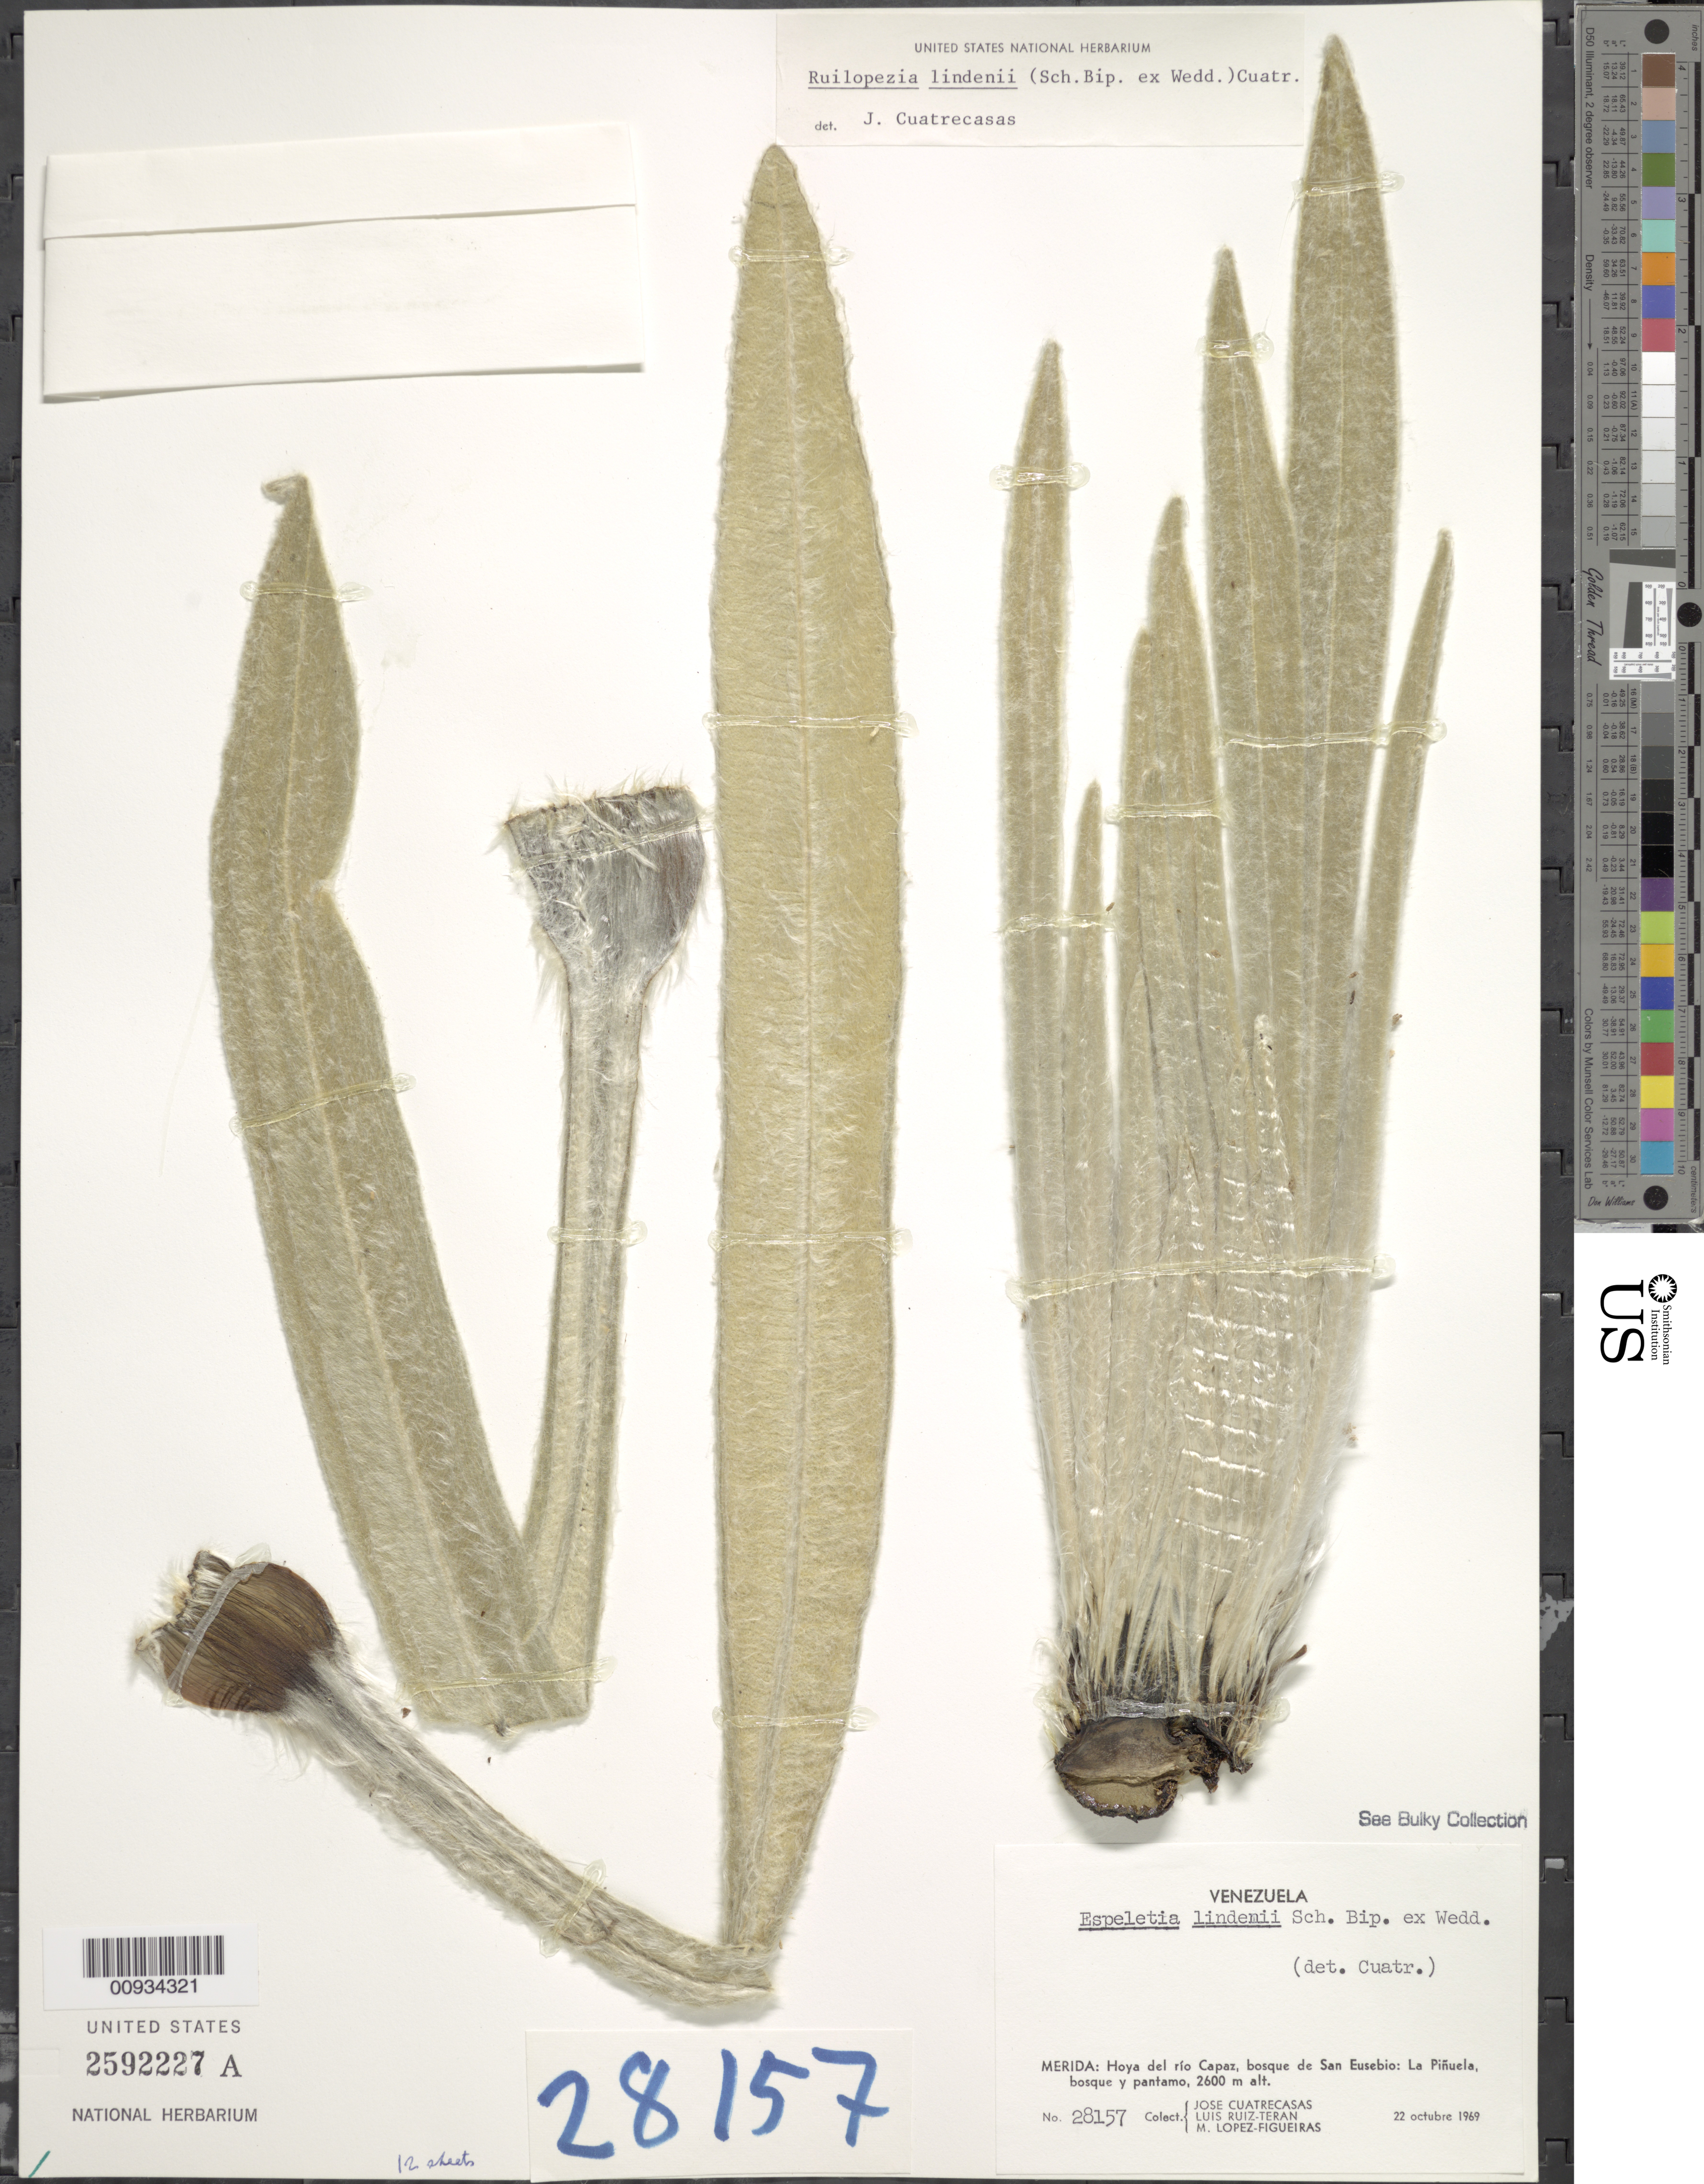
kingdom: Plantae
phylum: Tracheophyta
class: Magnoliopsida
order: Asterales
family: Asteraceae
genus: Ruilopezia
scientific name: Ruilopezia lindenii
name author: (Sch. Bip. ex Wedd.) Cuatrec.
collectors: J. Cuatrecasas, L. Teran & M. López Figueiras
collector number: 28157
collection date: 1969-10-22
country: Venezuela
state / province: Mérida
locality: Hoya del rio Capaz, bosque de San Eusebio, La Pinuela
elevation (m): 2600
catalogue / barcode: US 2592227A